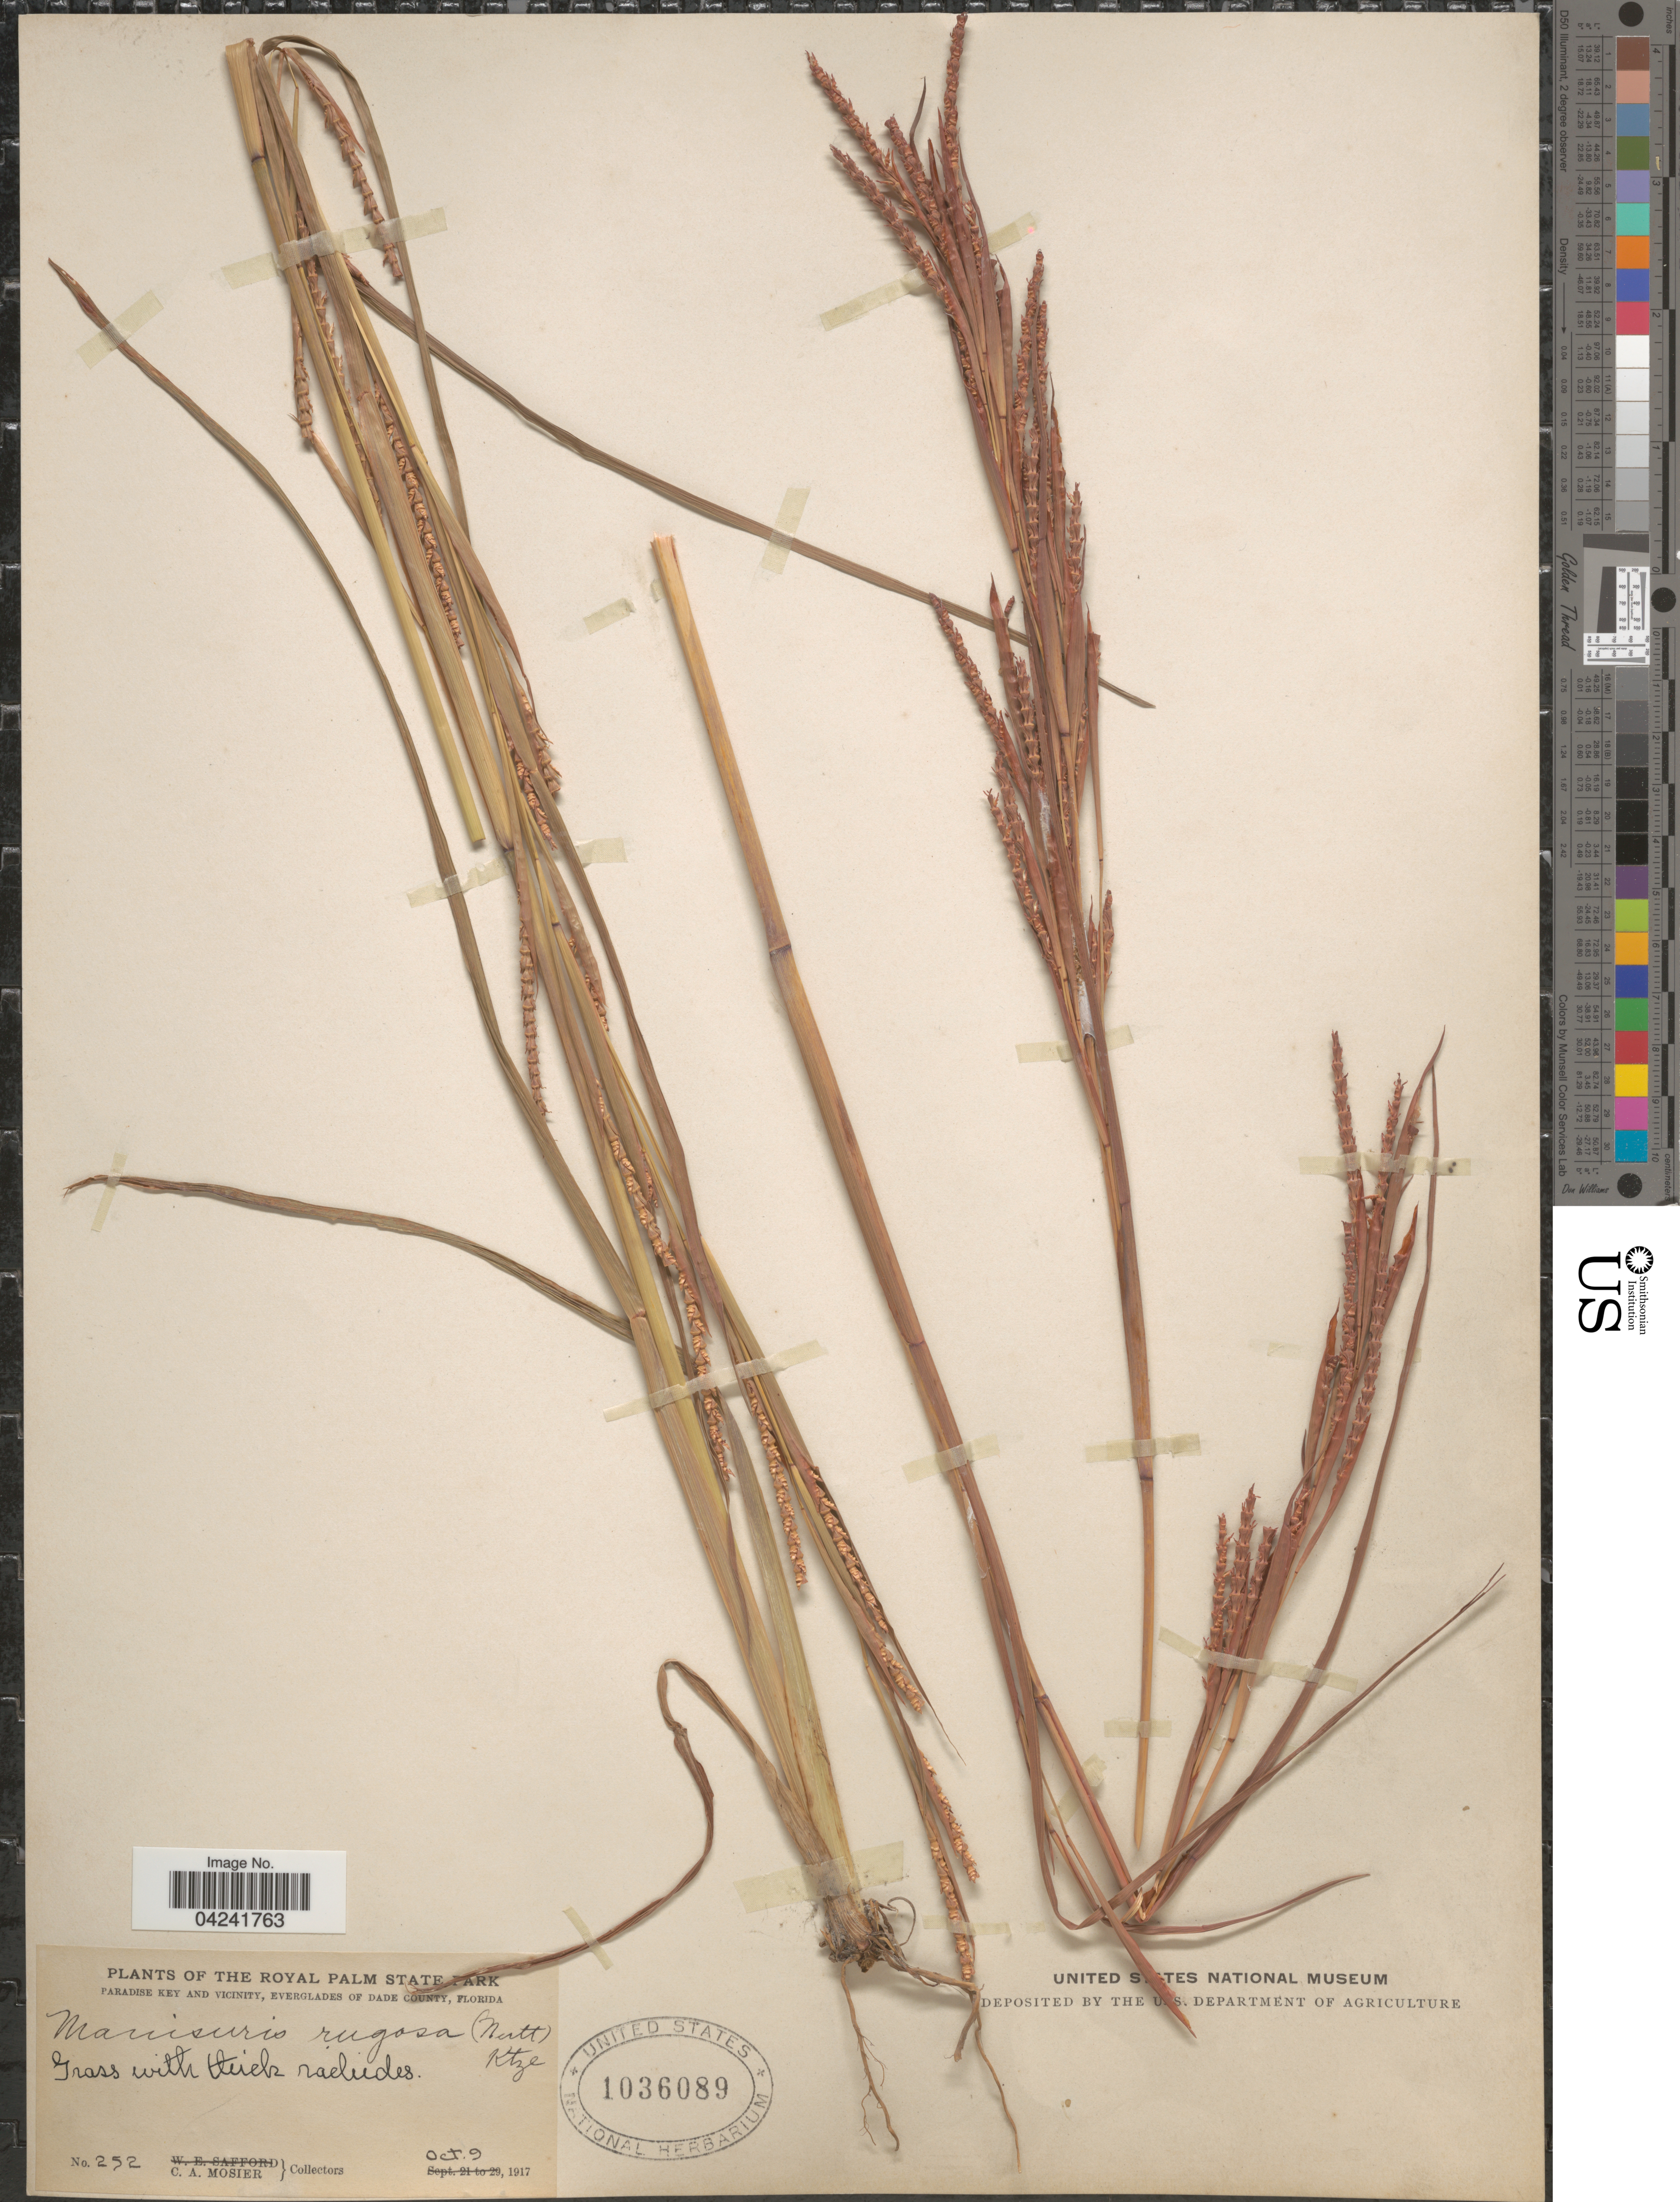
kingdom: Plantae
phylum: Tracheophyta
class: Liliopsida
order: Poales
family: Poaceae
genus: Mnesithea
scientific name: Mnesithea rugosa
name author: (Nutt.) de Koning & Sosef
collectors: C. A. Mosier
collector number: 252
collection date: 1917-10-09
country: United States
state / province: Florida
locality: Royal Palm State Park. Paradise Key and vicinity, Everglades of Dade County.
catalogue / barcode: US 1036089